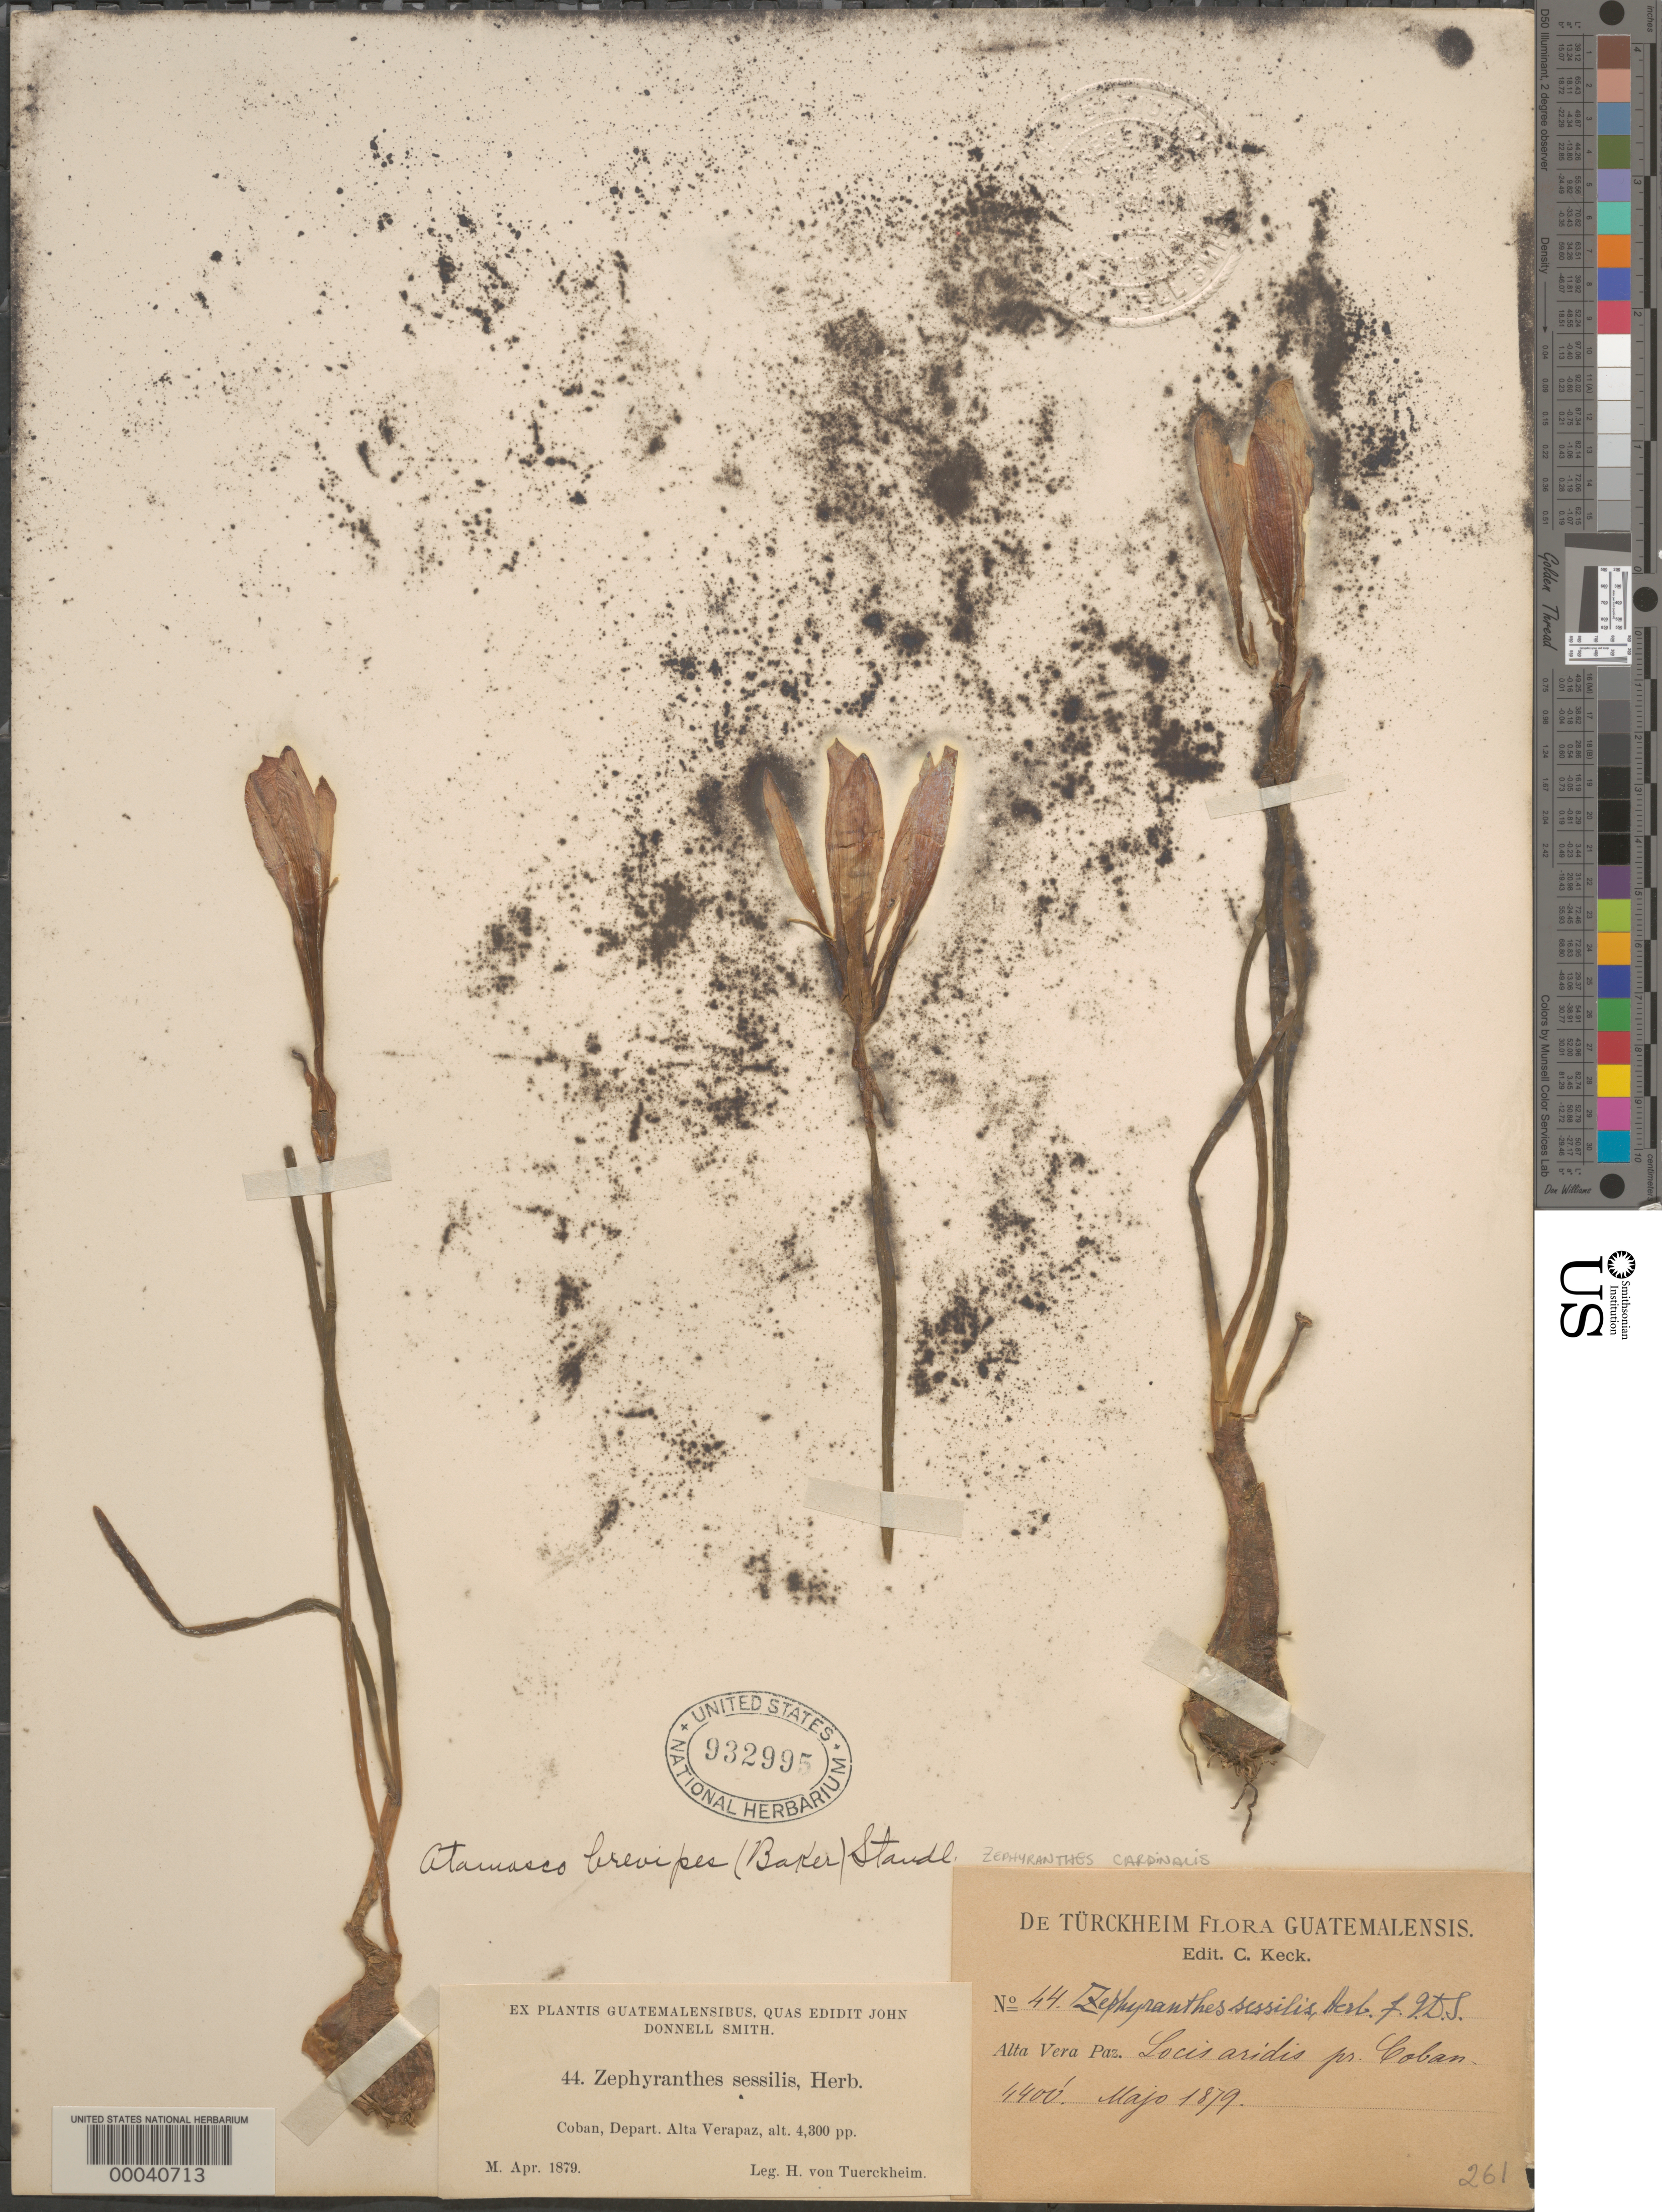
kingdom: Plantae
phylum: Tracheophyta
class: Liliopsida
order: Asparagales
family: Amaryllidaceae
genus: Zephyranthes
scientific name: Zephyranthes cardinalis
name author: C.H. Wright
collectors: H. von Türckheim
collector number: Pl. Guat. 44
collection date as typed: May 1879 or -- Apr 1879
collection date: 1879-04 or 1879-05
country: Guatemala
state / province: Alta Verapaz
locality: Cobán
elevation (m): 1311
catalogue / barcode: US 932995